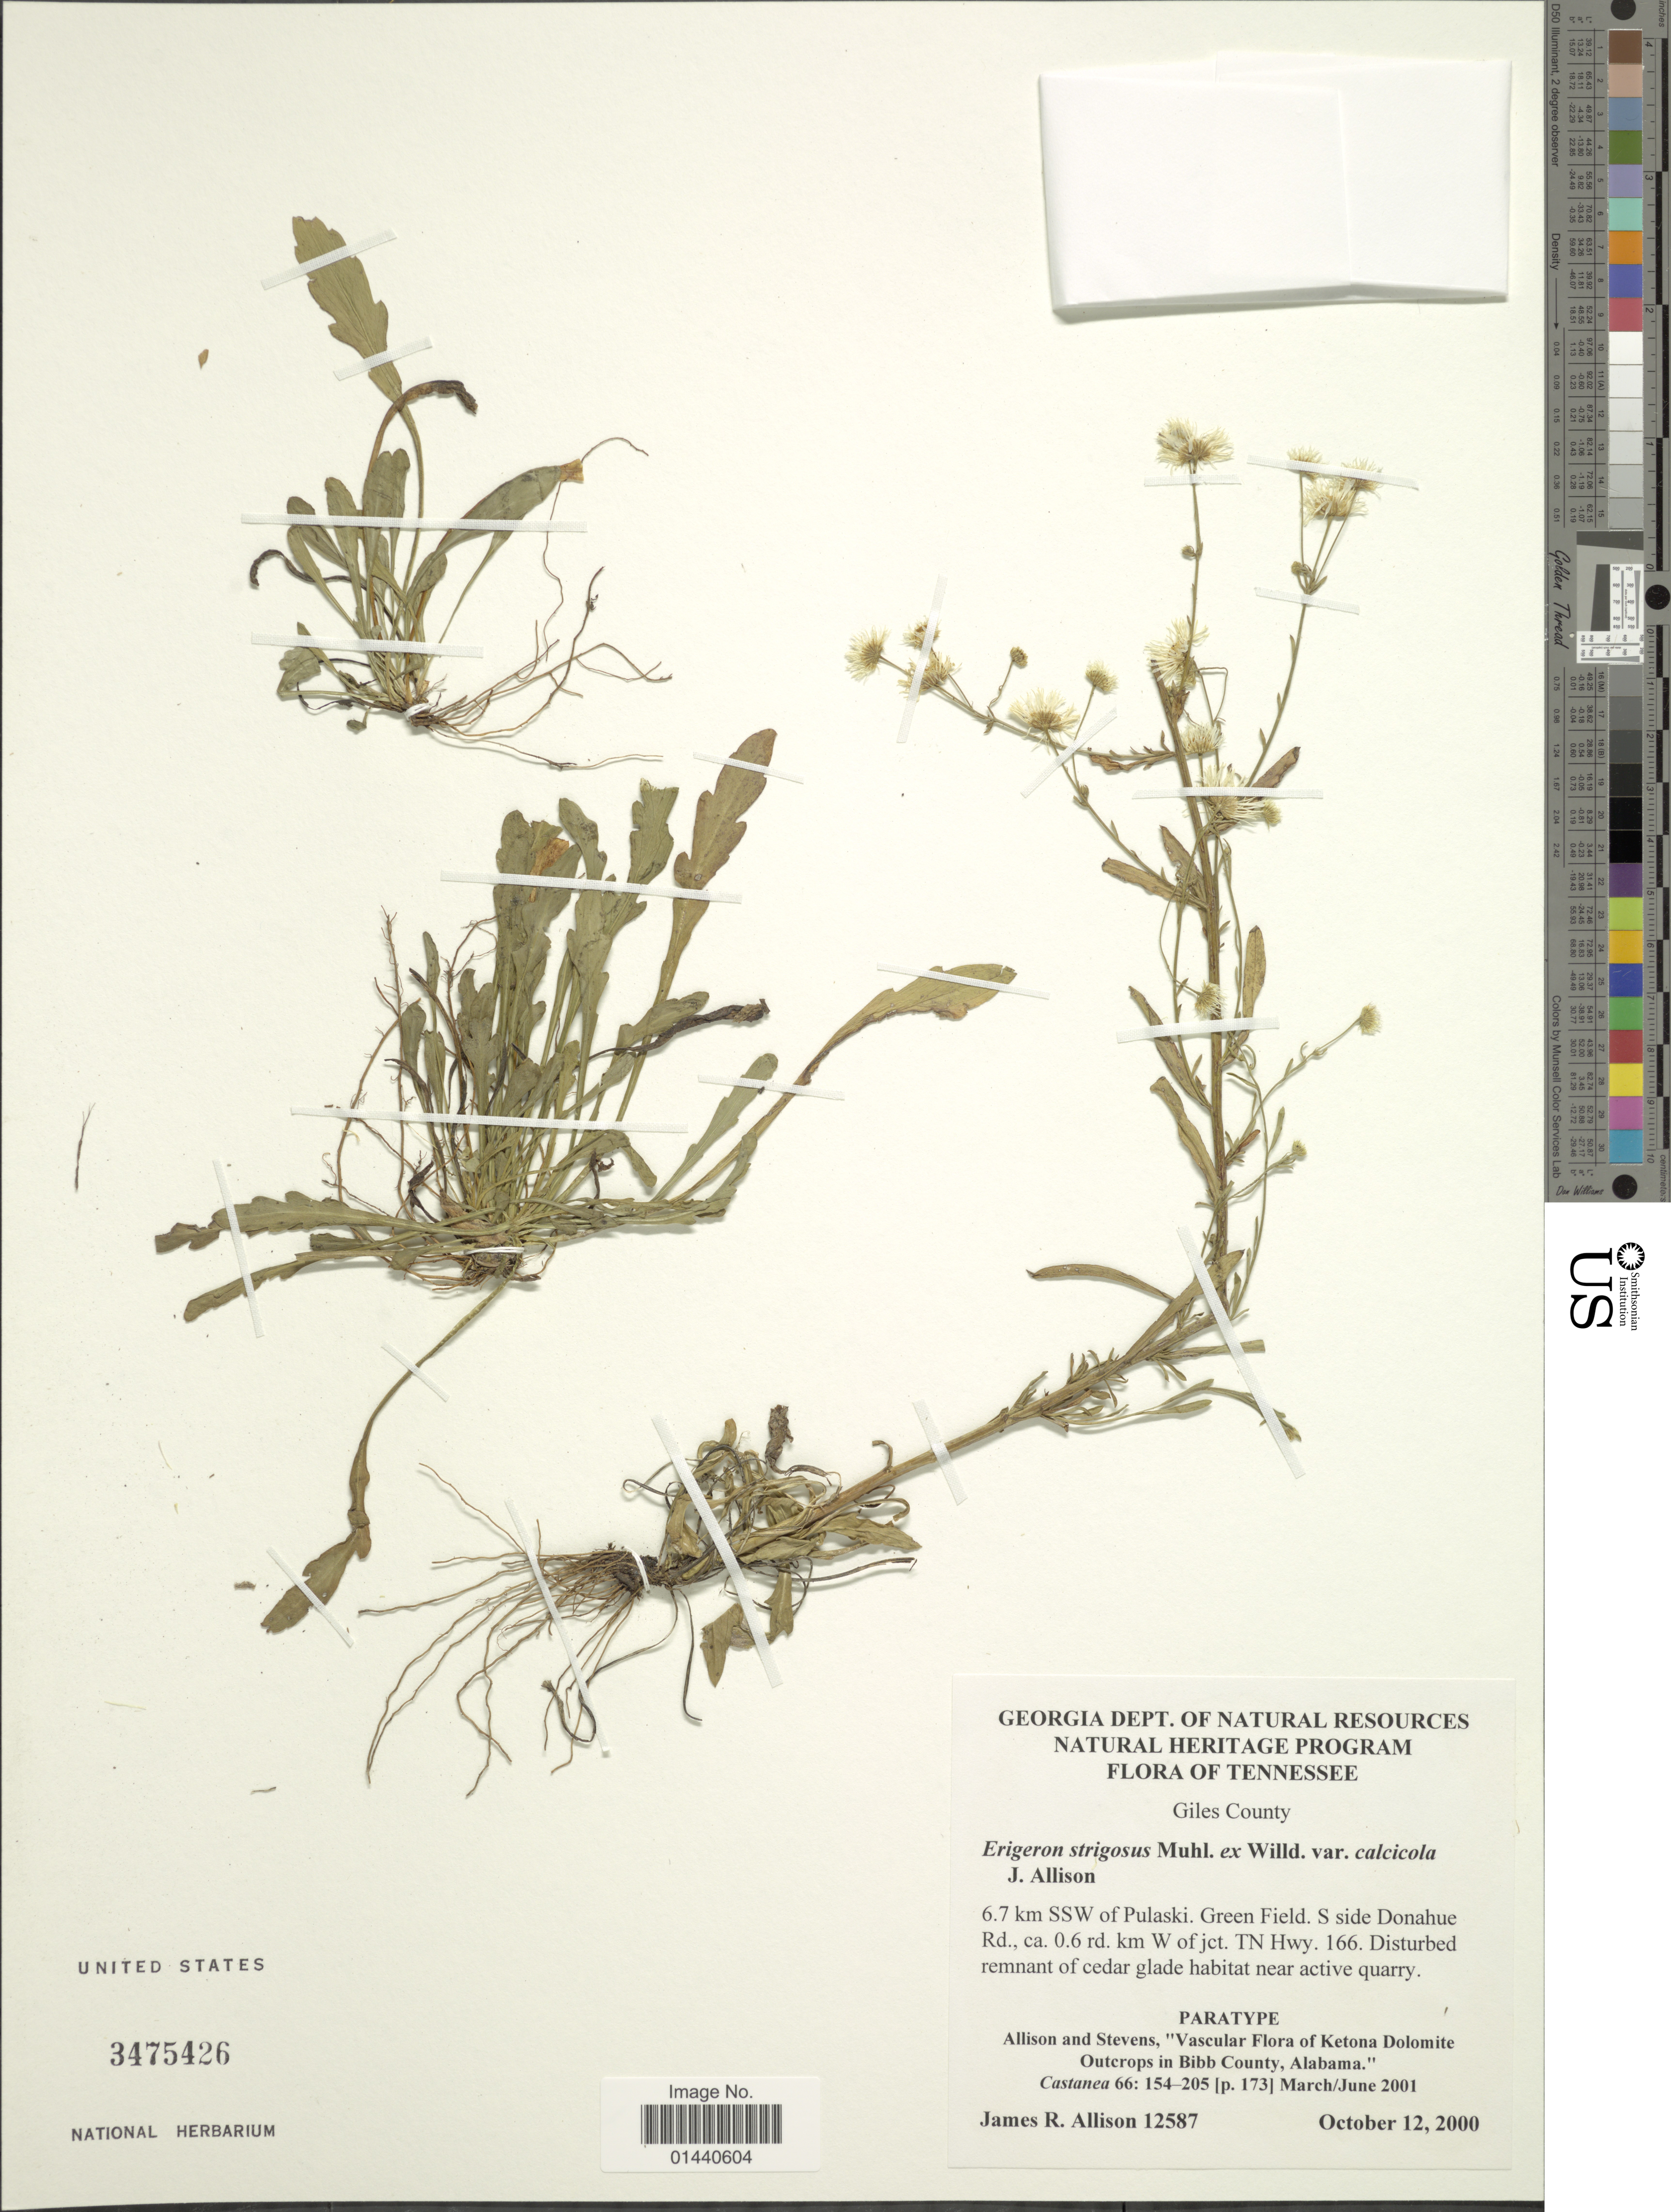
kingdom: Plantae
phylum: Tracheophyta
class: Magnoliopsida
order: Asterales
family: Asteraceae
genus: Erigeron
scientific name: Erigeron strigosus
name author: Muhl. ex Willd.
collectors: J. R. Allison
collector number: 12587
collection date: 2000-10-12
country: United States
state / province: Tennessee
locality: Giles County. 6.7 km SSW of Pulaski. Green field. S side Donahue Rd., ca. 0.6 rd. km W of jct. TN Hwy. 166.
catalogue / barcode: US 3475426